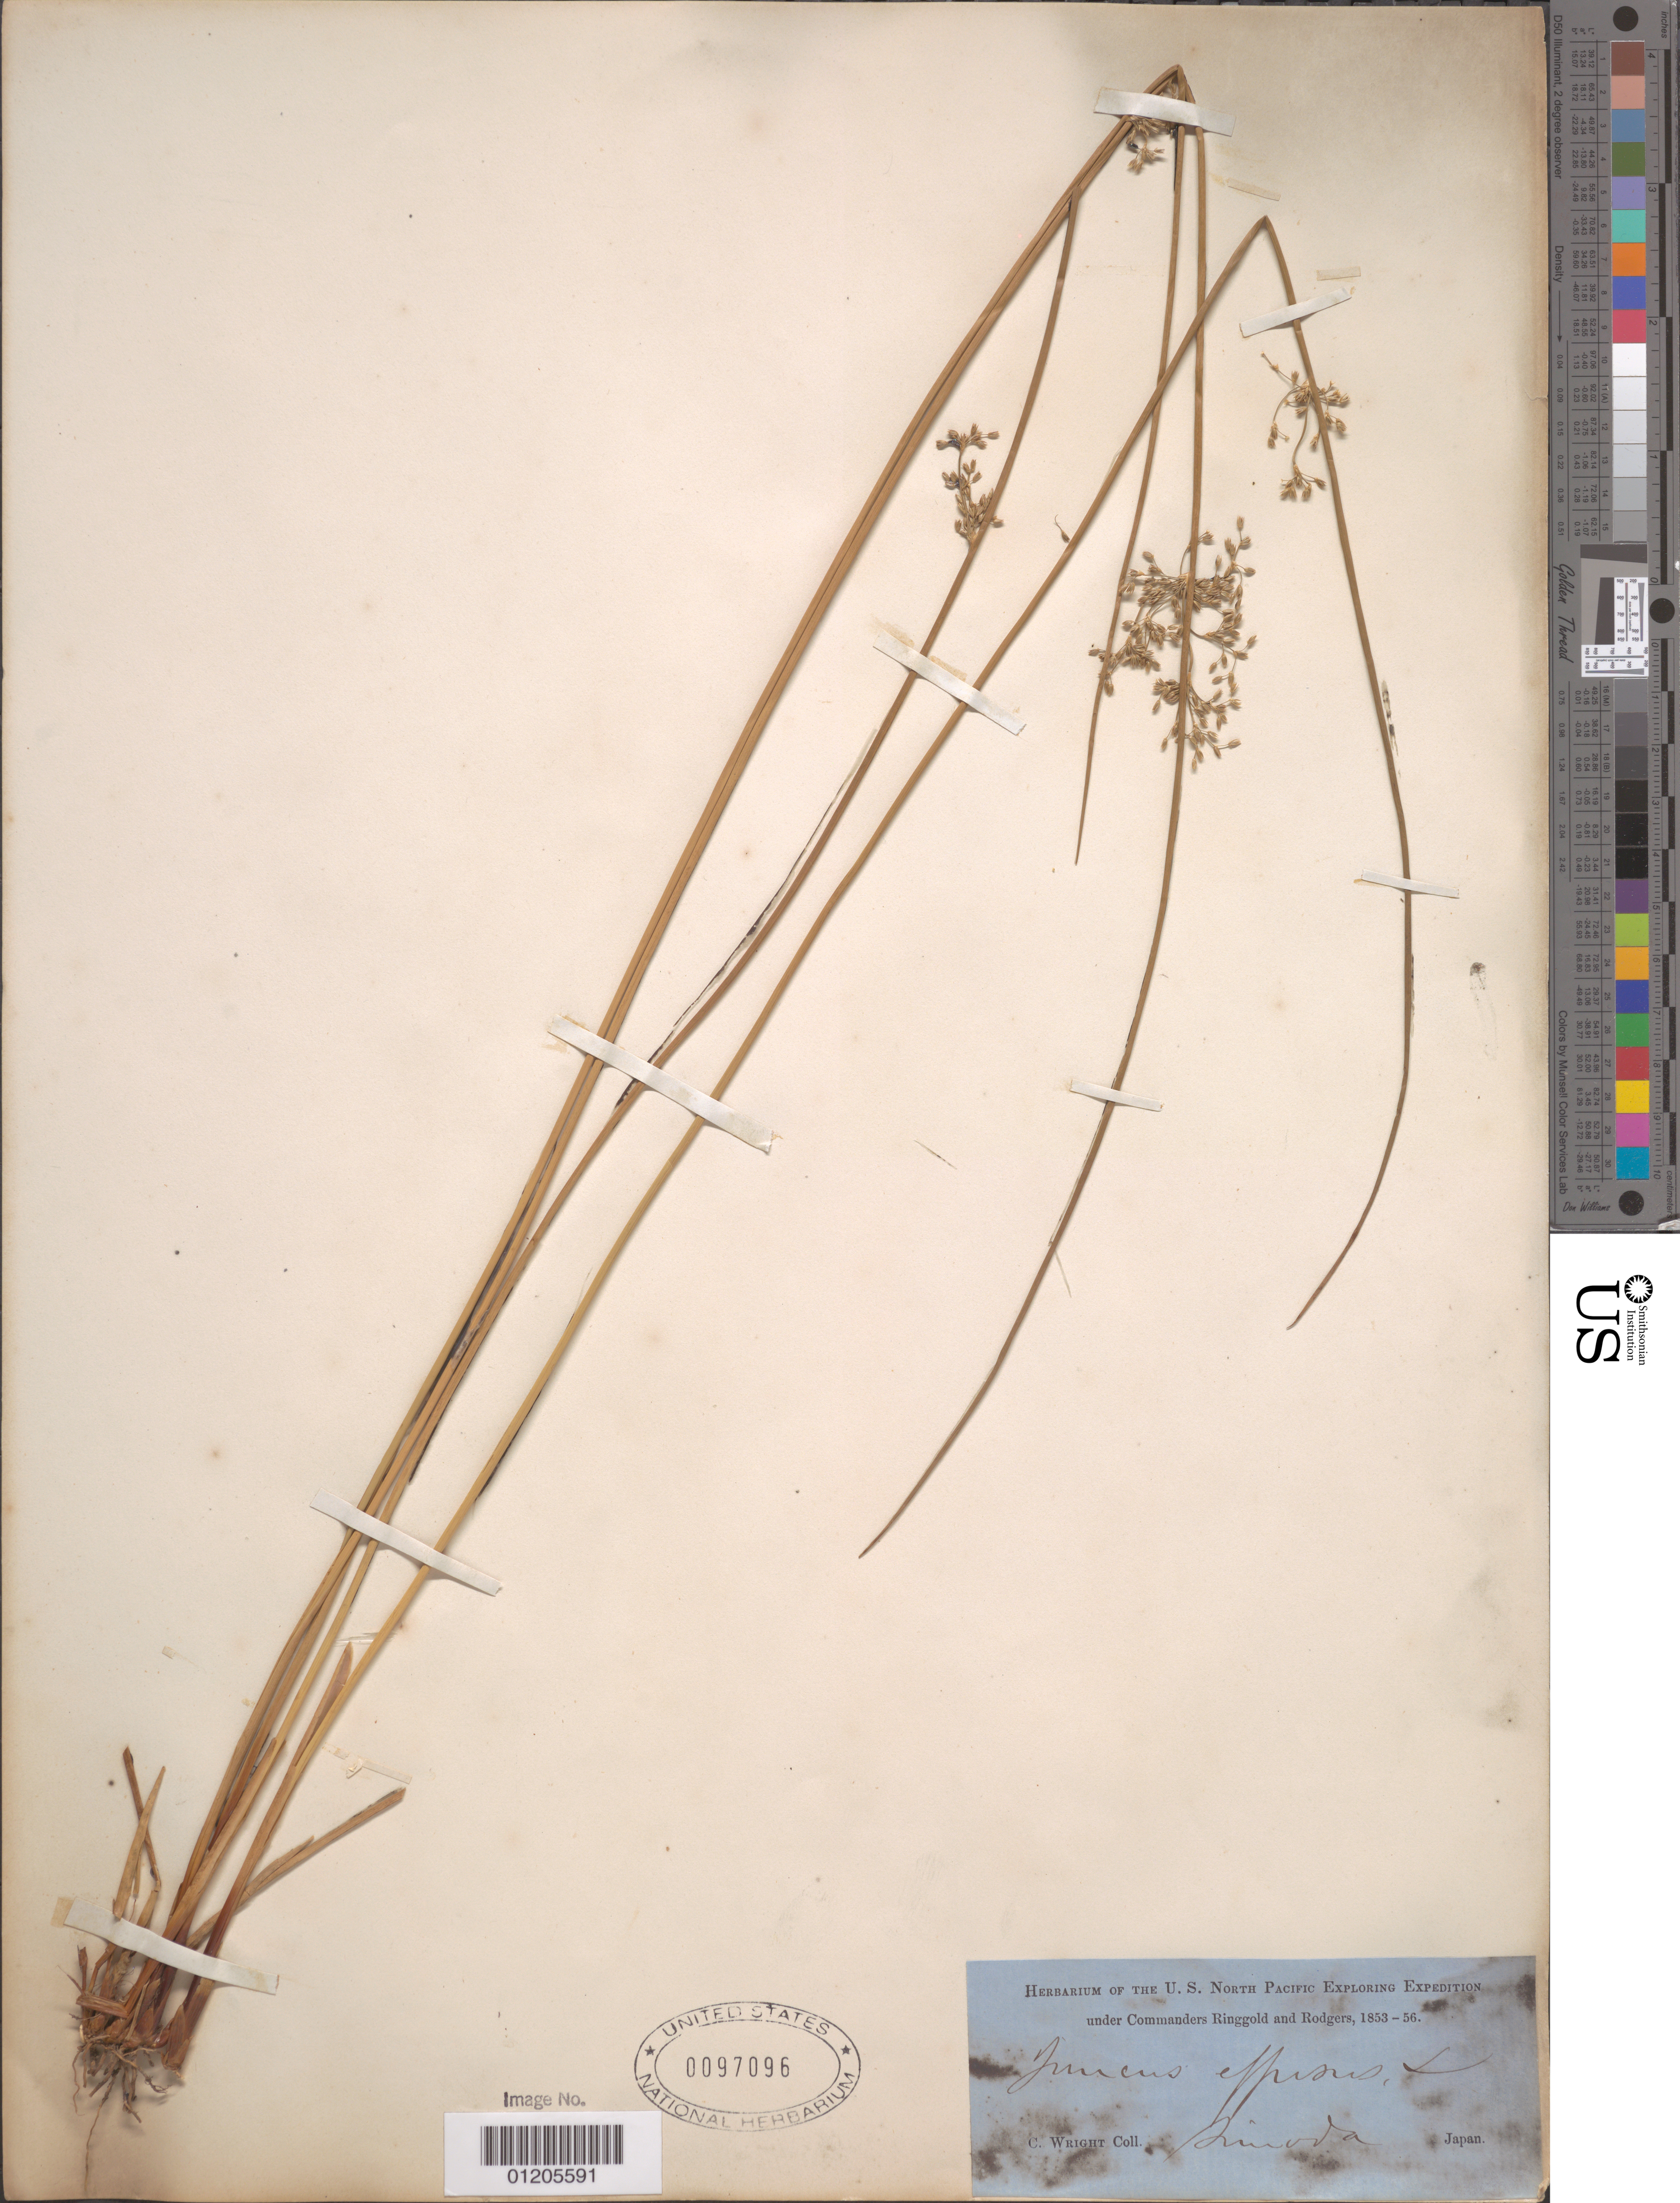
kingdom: Plantae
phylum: Tracheophyta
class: Liliopsida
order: Poales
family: Juncaceae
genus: Juncus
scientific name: Juncus effusus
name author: L.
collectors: C. Wright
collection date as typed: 1853 to -- -- 1856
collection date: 1853/1856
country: Japan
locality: Simoda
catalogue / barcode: US 97096